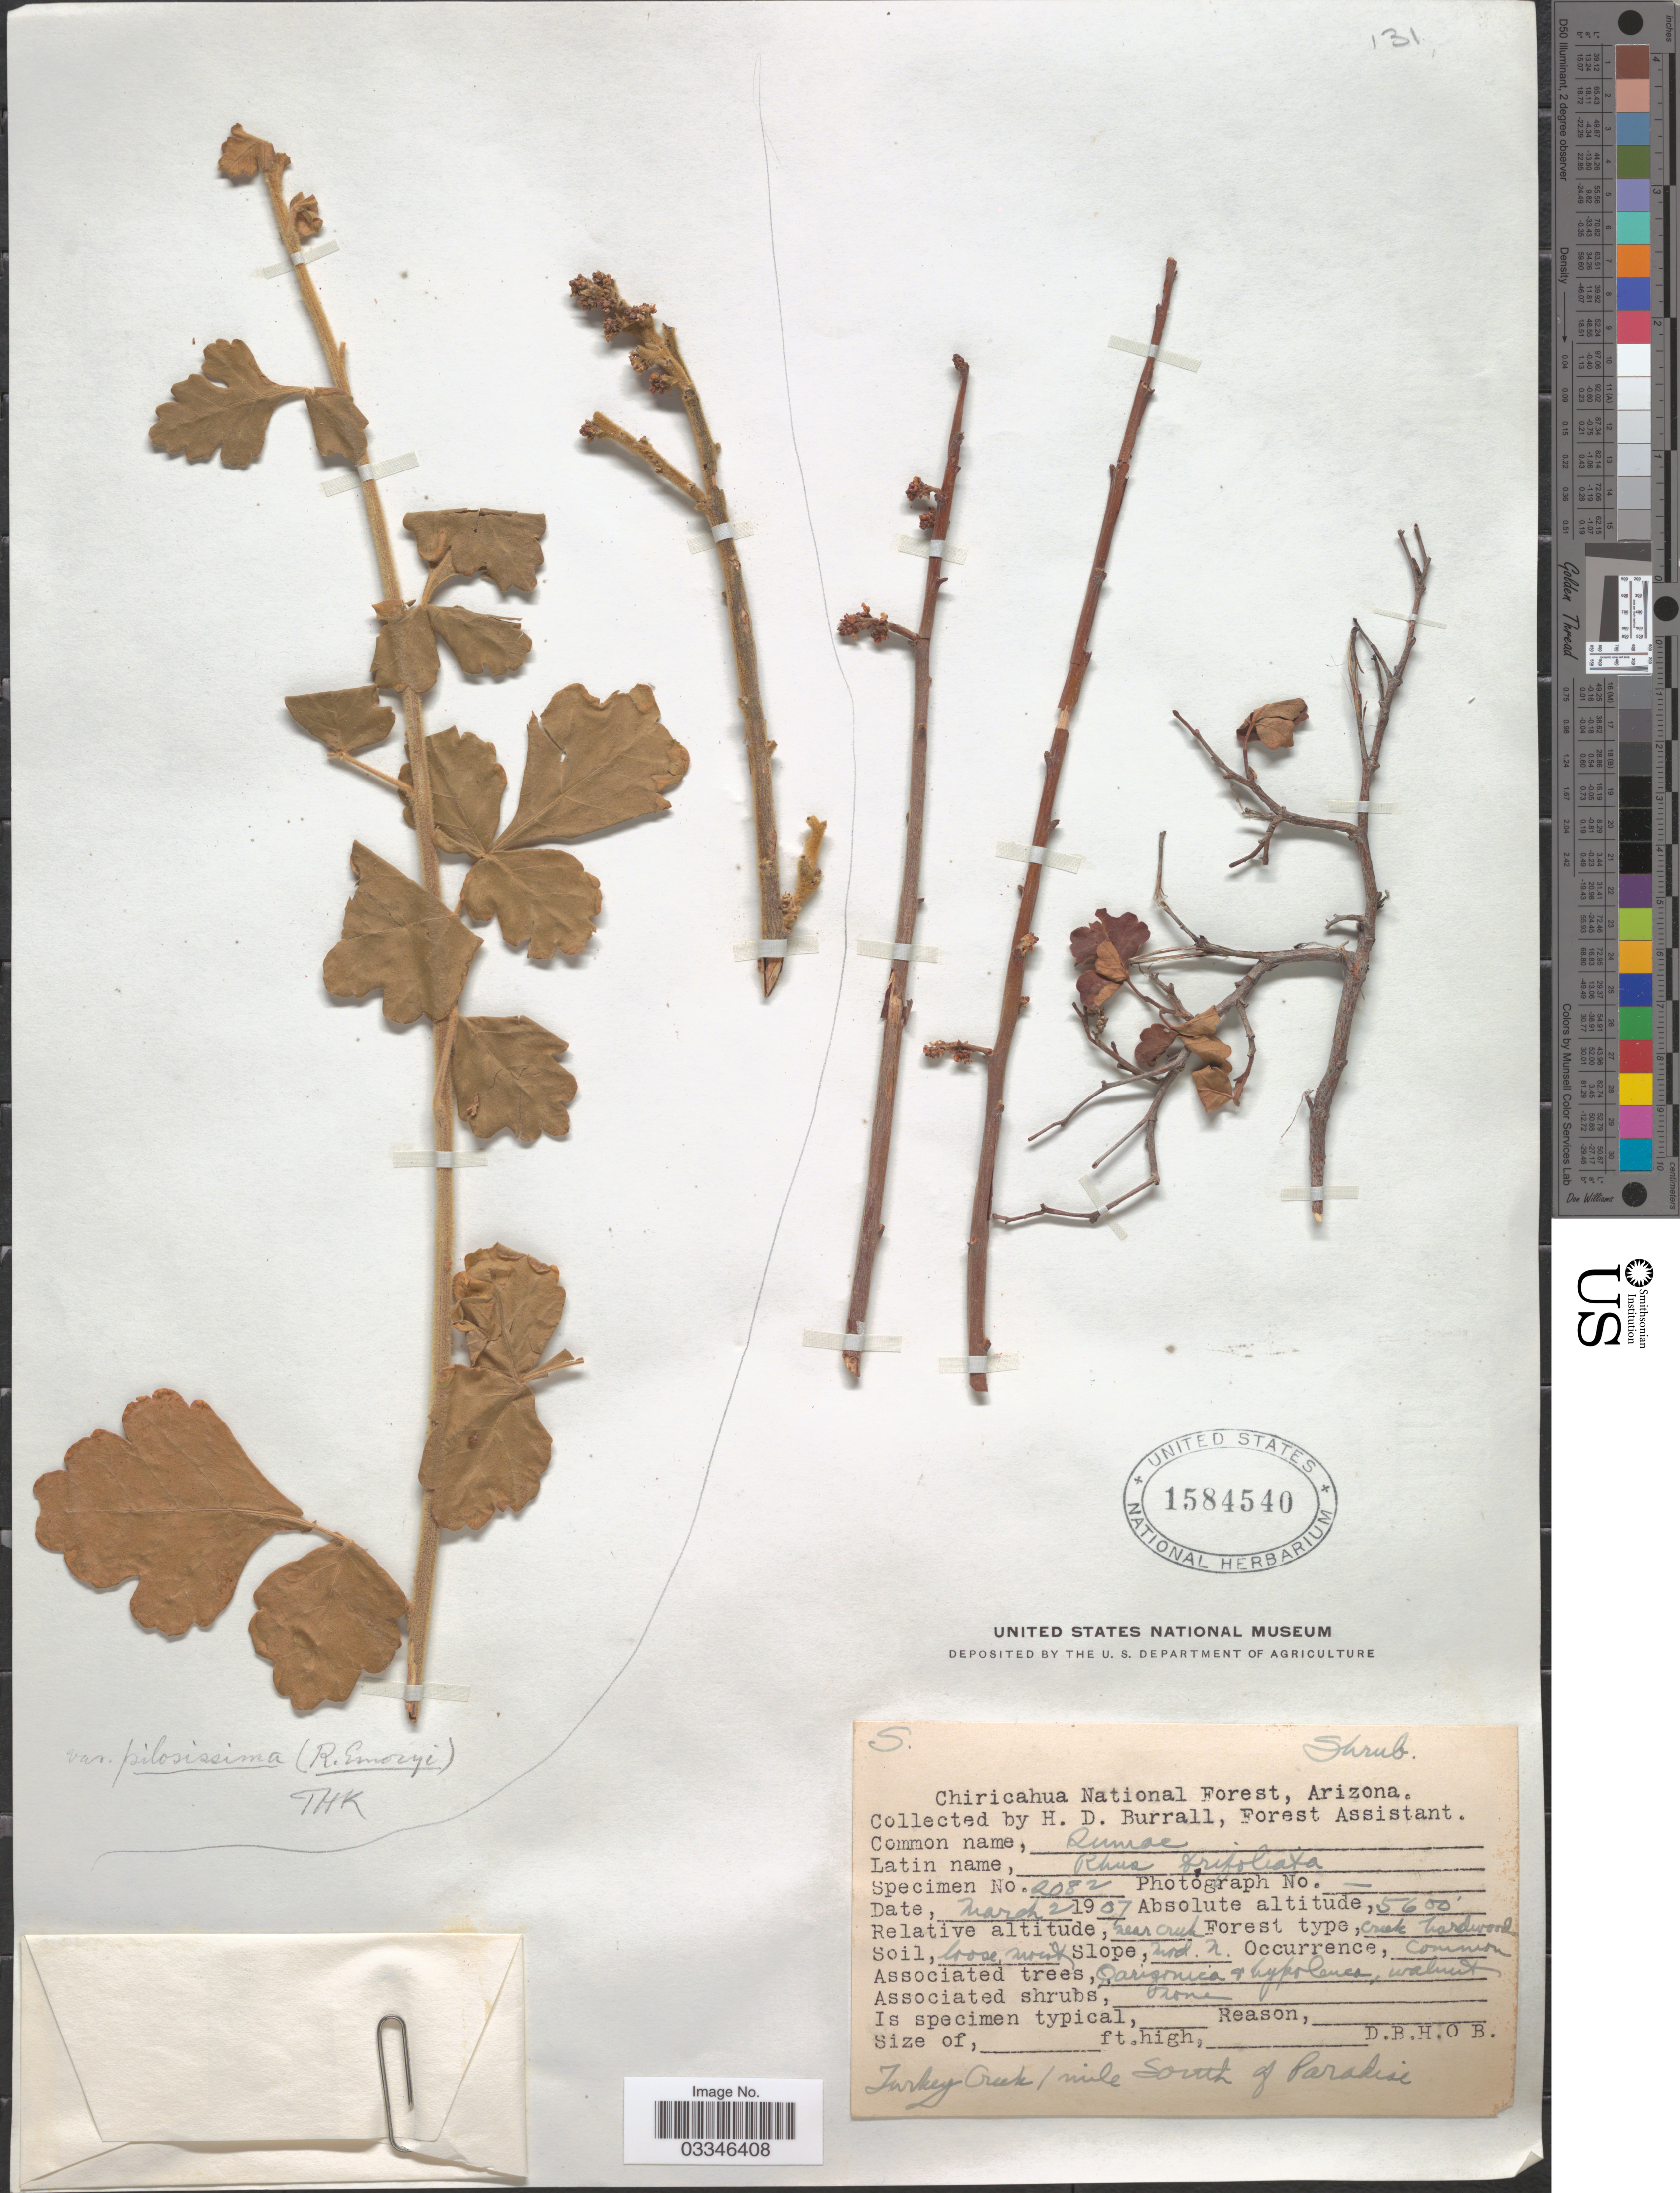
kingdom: Plantae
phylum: Tracheophyta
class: Magnoliopsida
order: Sapindales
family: Anacardiaceae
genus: Rhus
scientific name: Rhus trilobata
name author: Nutt.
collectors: H. Burrall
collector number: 2082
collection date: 1907-03-02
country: United States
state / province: Arizona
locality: Chiricahua National Forest. Turkey Creek 1 mile South of Paradise.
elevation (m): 1707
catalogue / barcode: US 1584540